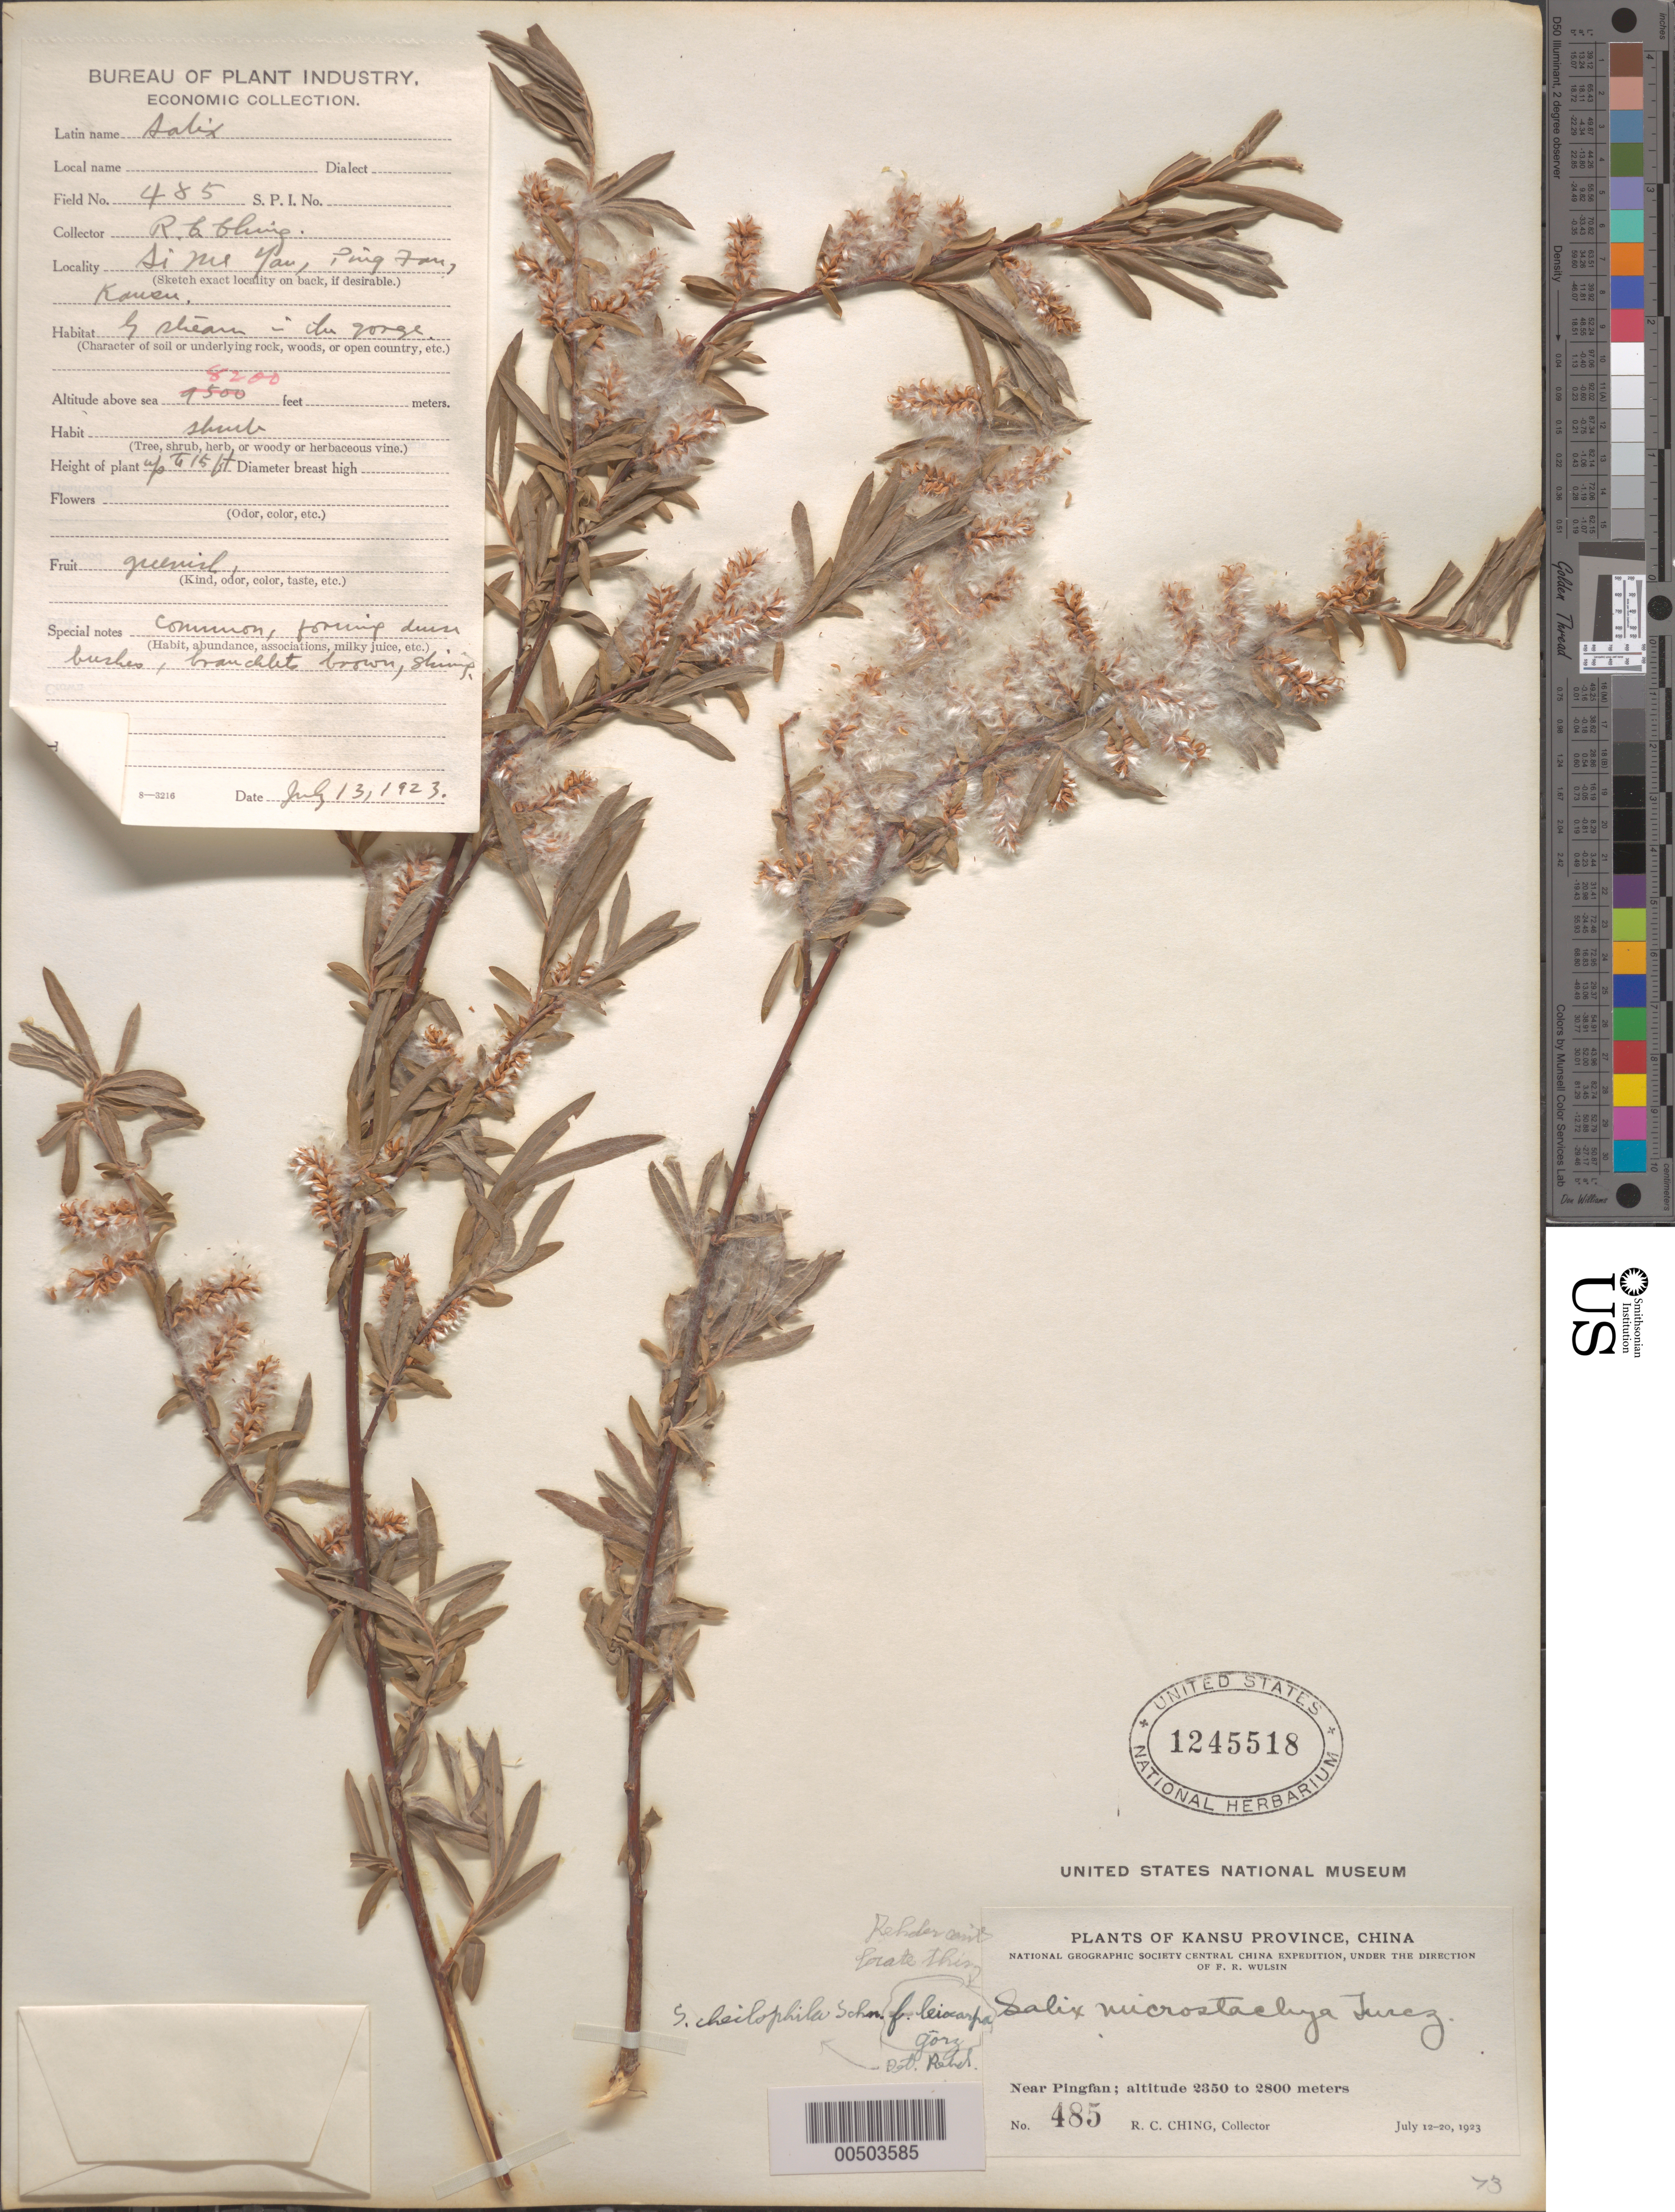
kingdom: Plantae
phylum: Tracheophyta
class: Magnoliopsida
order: Malpighiales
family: Salicaceae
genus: Salix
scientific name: Salix cheilophila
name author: C.K. Schneid. in Sarg.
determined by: Rehder, Alfred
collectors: R. C. Ching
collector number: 485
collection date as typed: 13 Jul 1923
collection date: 1923-07-13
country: China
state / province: Gansu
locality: Si Nu Yan, near Pingfan, (P'ing-fan District)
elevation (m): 2350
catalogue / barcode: US 1245518